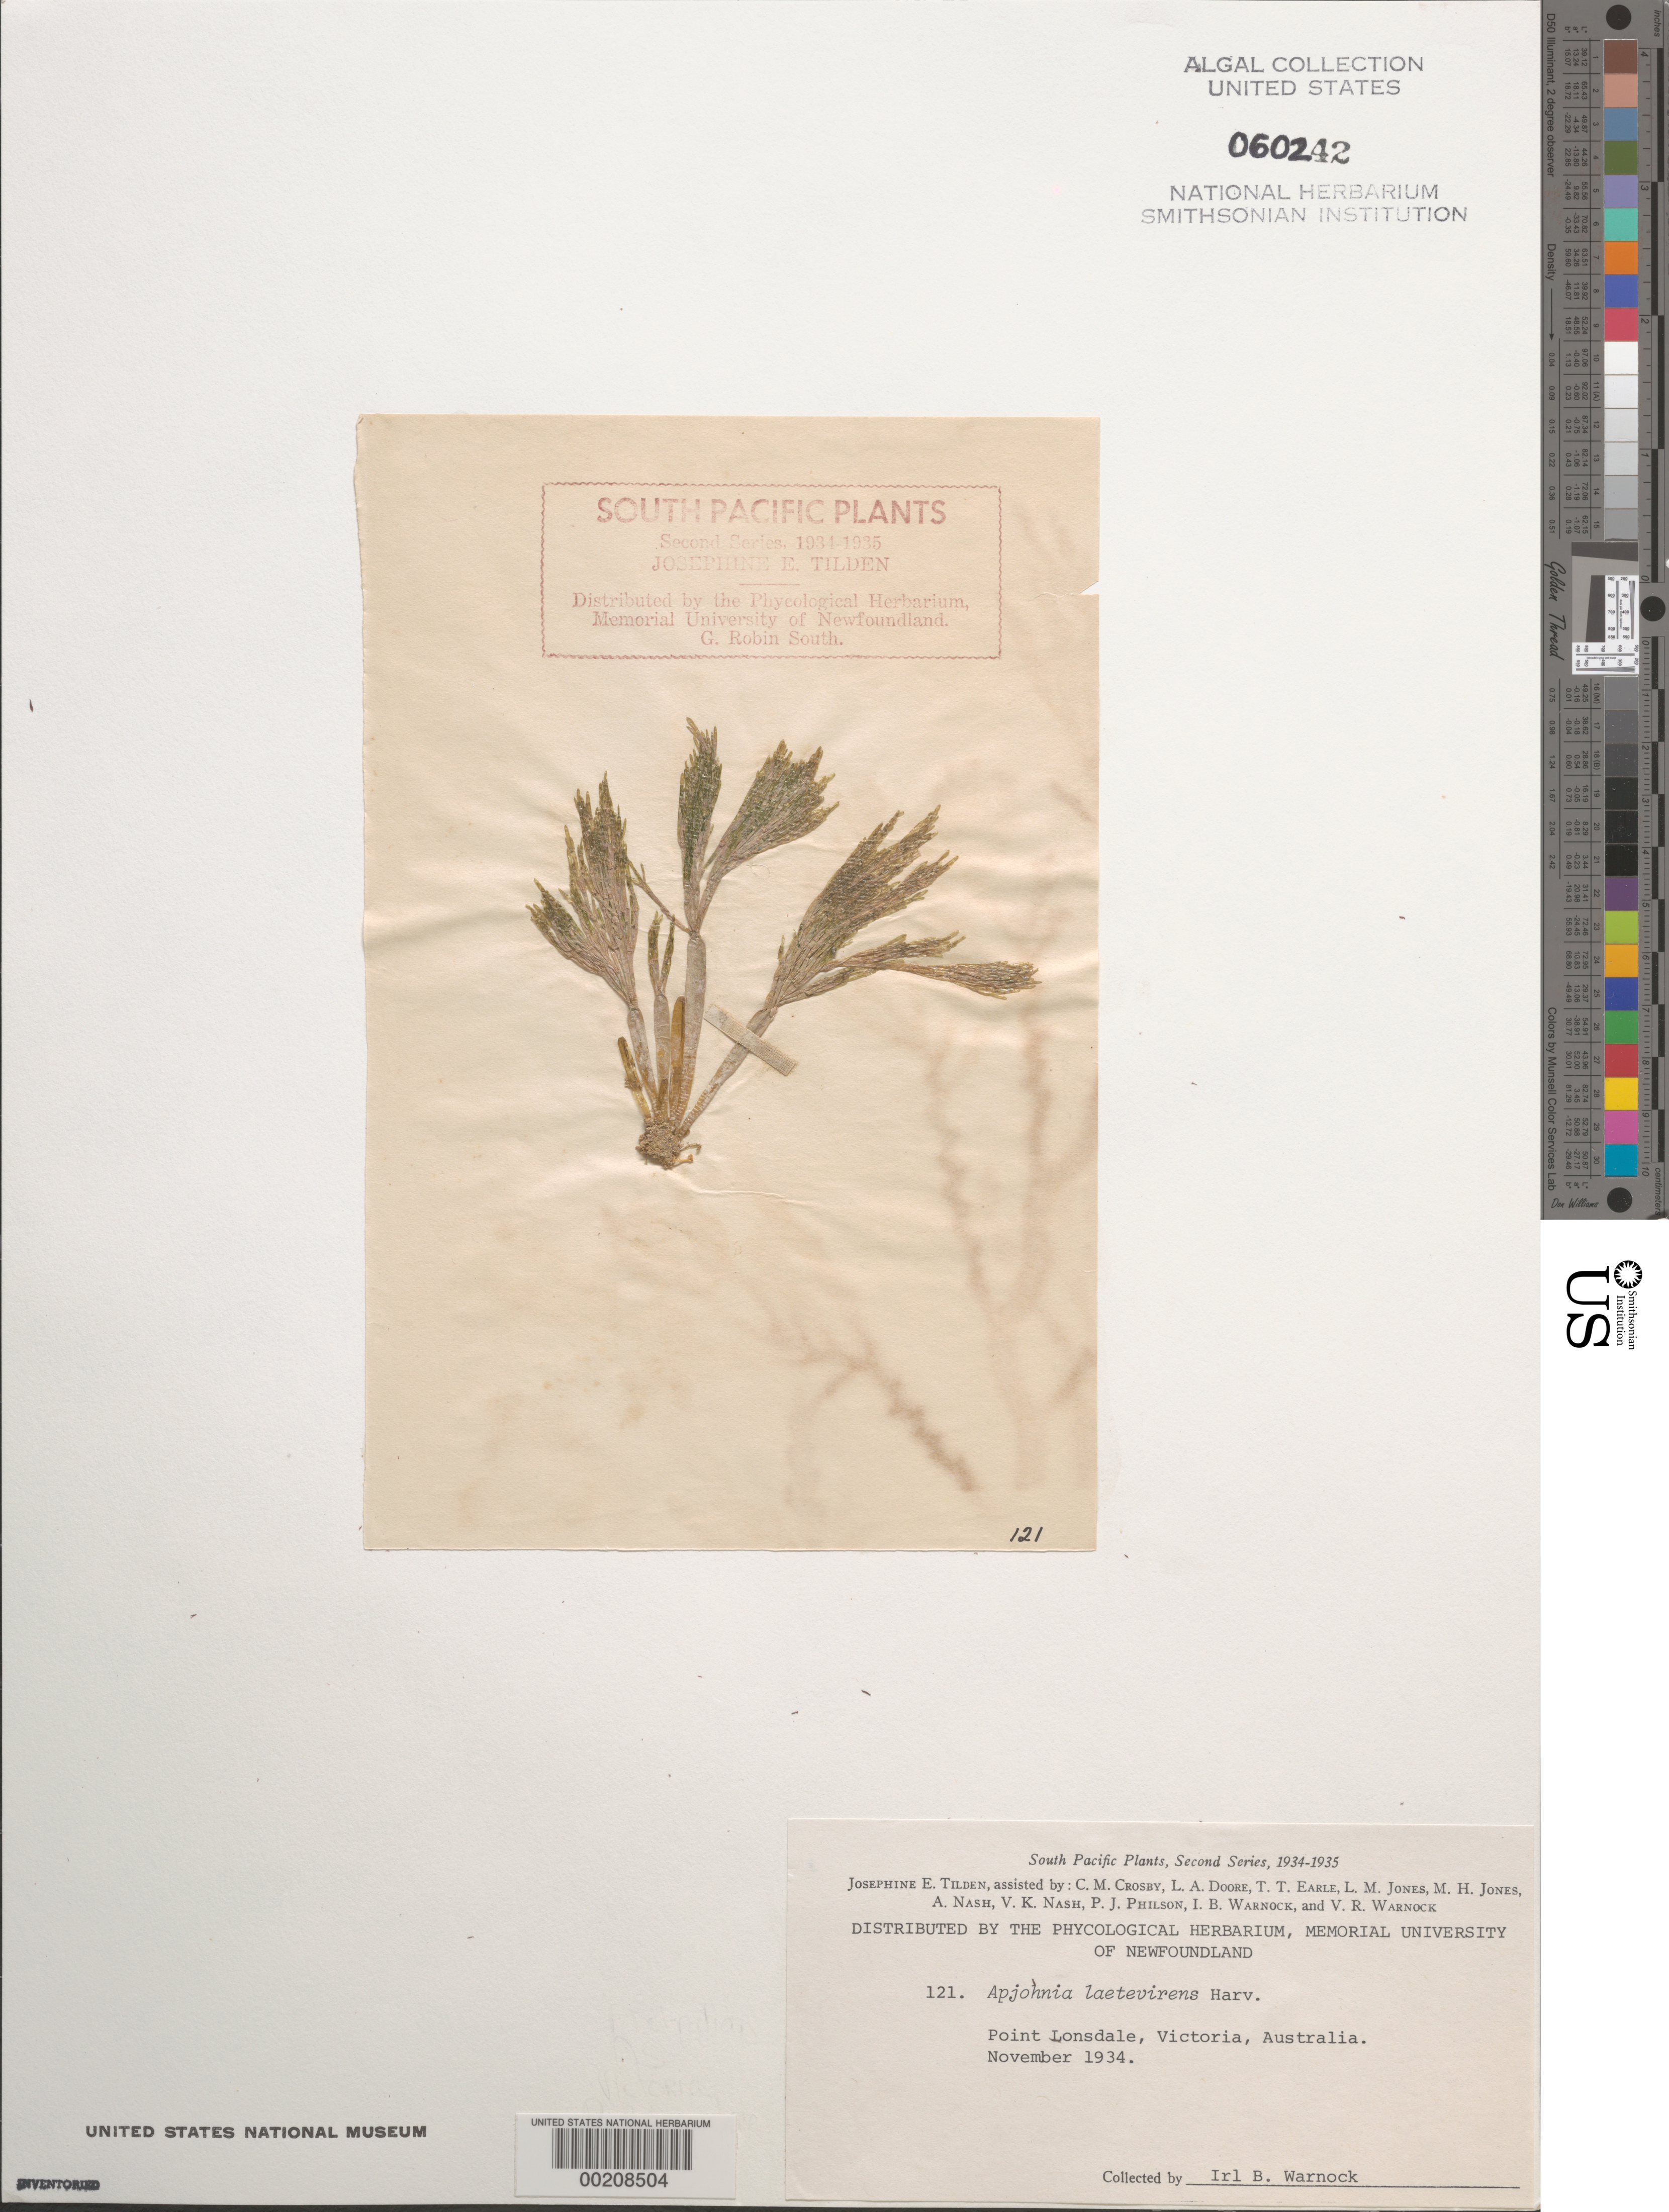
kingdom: Plantae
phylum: Chlorophyta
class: Ulvophyceae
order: Siphonocladales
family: Siphonocladaceae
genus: Apjohnia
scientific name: Apjohnia laetevirens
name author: Harvey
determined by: Tilden, J. E.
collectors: I. Warnock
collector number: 121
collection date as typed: Nov 1934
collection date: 1934-11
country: Australia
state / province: Victoria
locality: Point lonsdale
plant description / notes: Tilden, South Pacific Plants, Second Series, 1934-1935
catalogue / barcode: US 60242